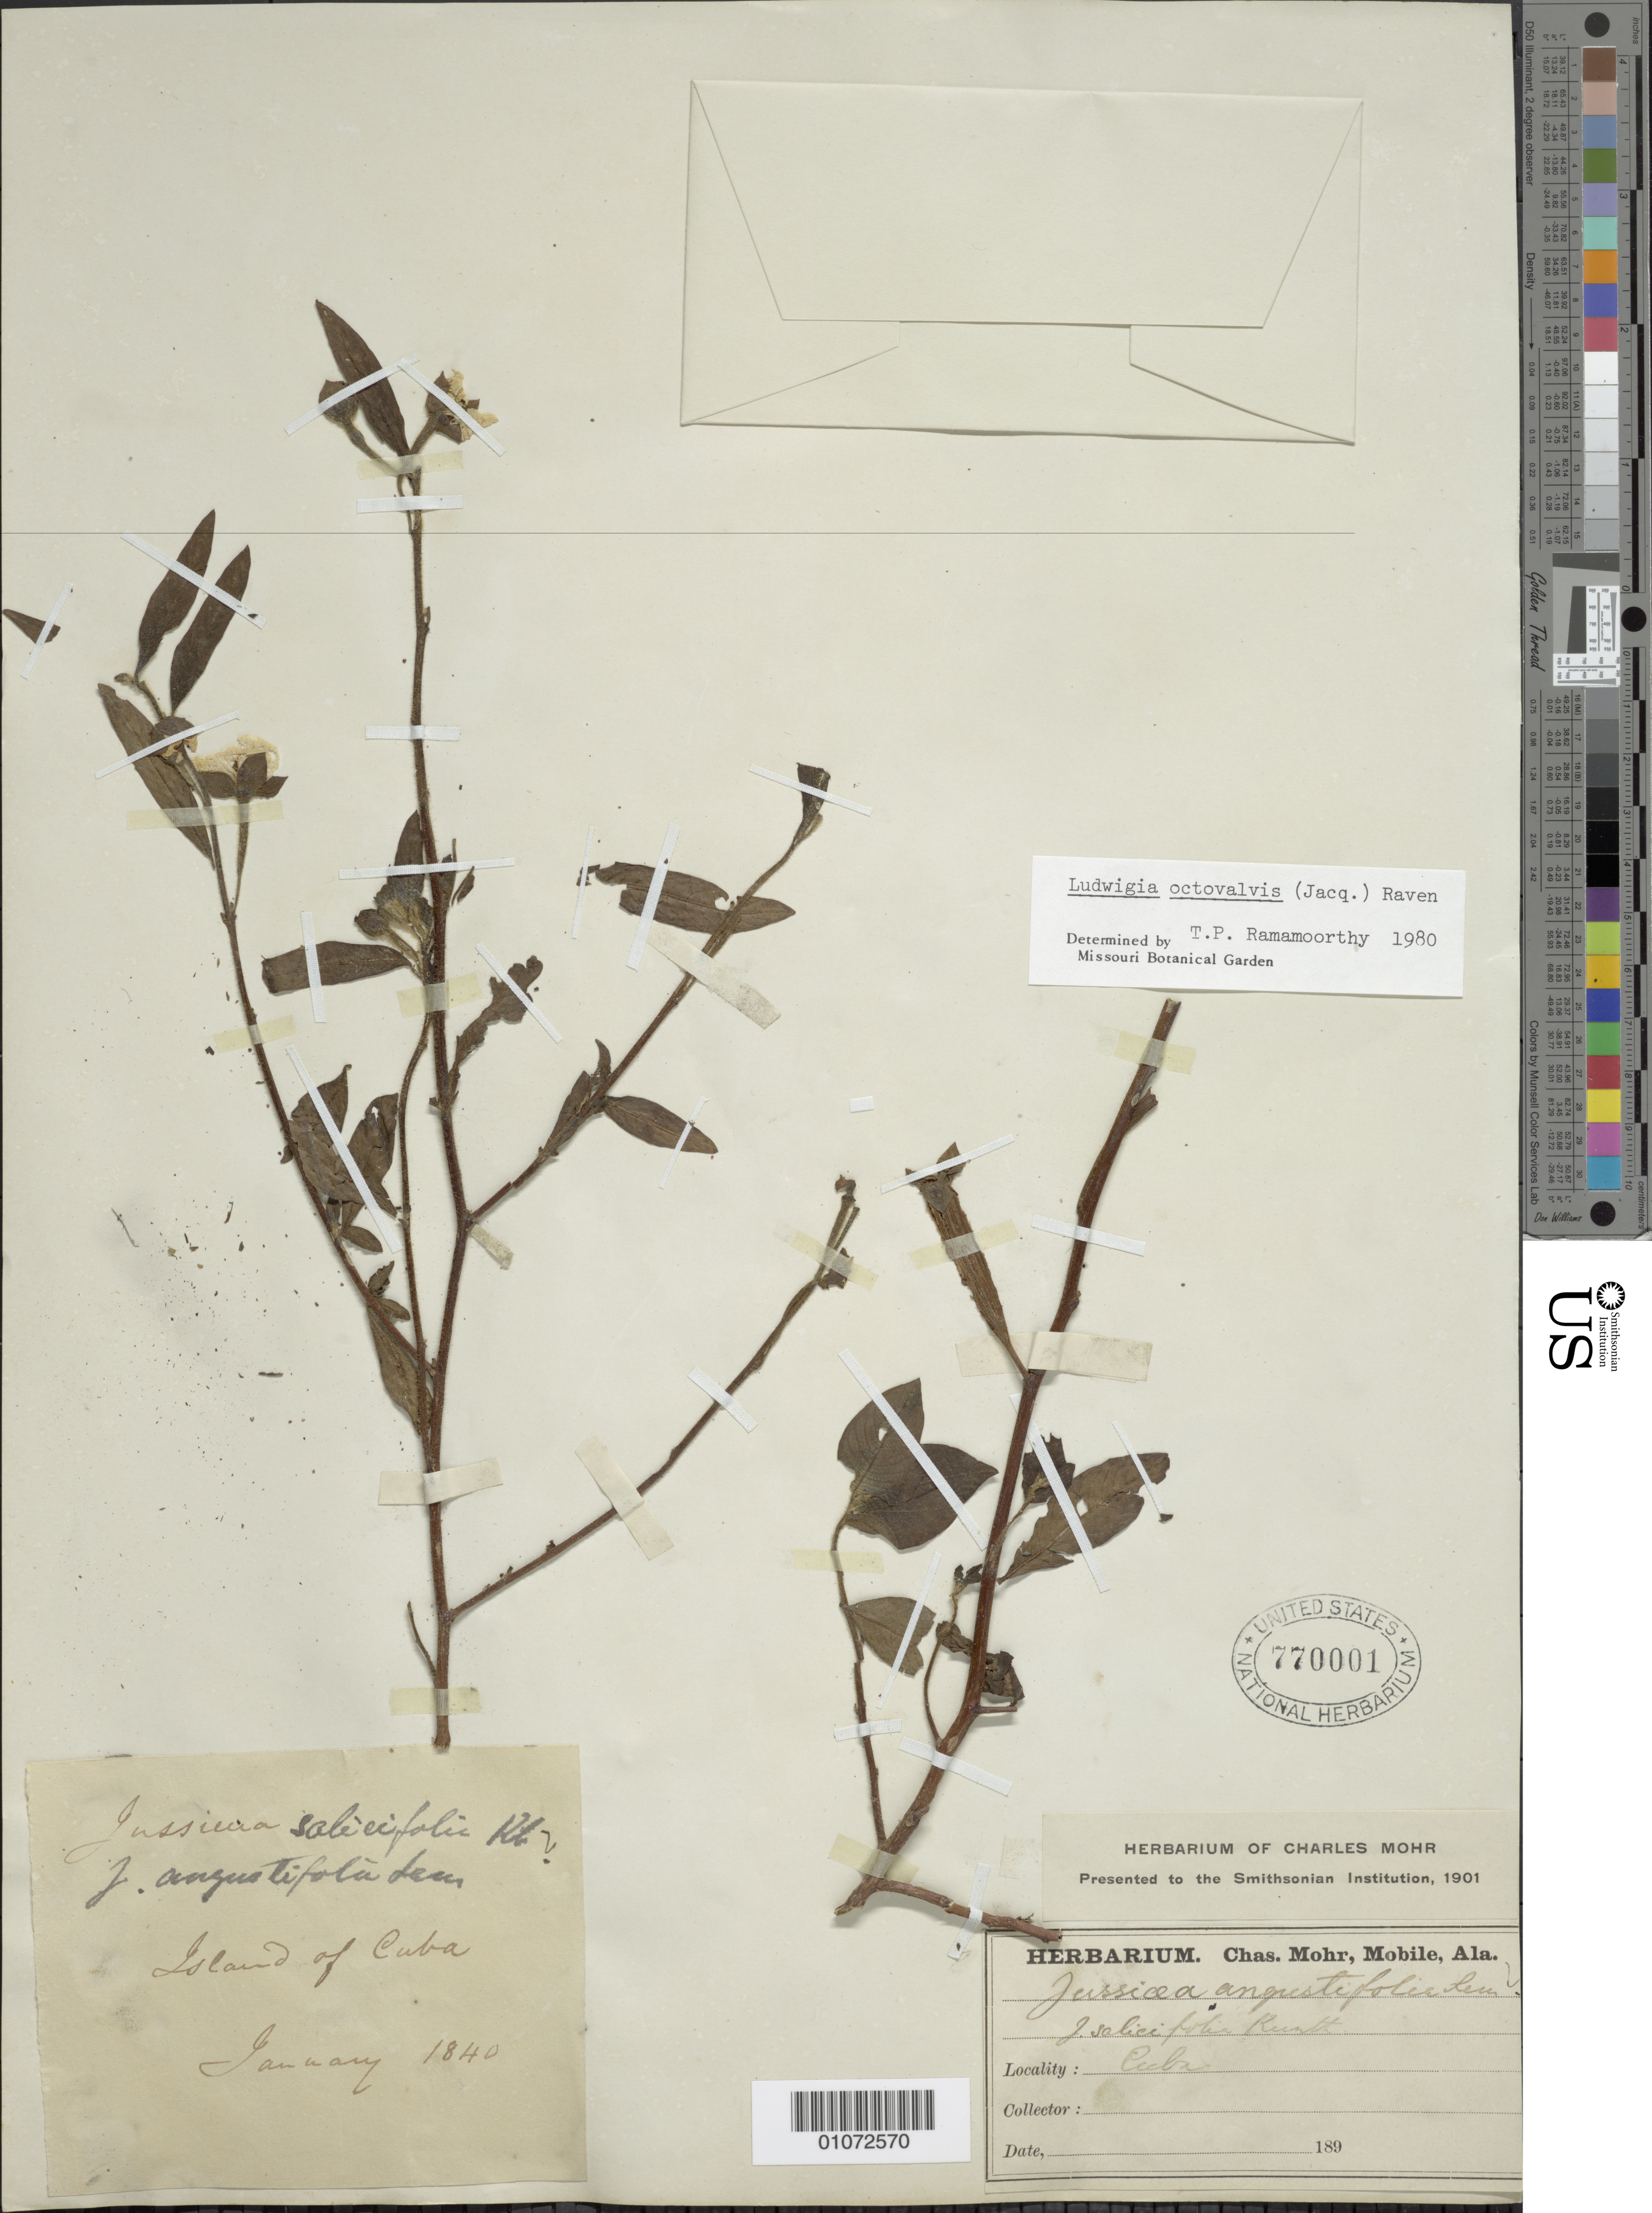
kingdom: Plantae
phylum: Tracheophyta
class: Magnoliopsida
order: Myrtales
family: Onagraceae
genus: Ludwigia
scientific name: Ludwigia octovalvis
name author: (Jacq.) P.H. Raven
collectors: C. T. Mohr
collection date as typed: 01 Jan 1840 to 31 Dec 1840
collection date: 1840-01-01/1840-12-31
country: Cuba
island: Cuba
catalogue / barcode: US 770001